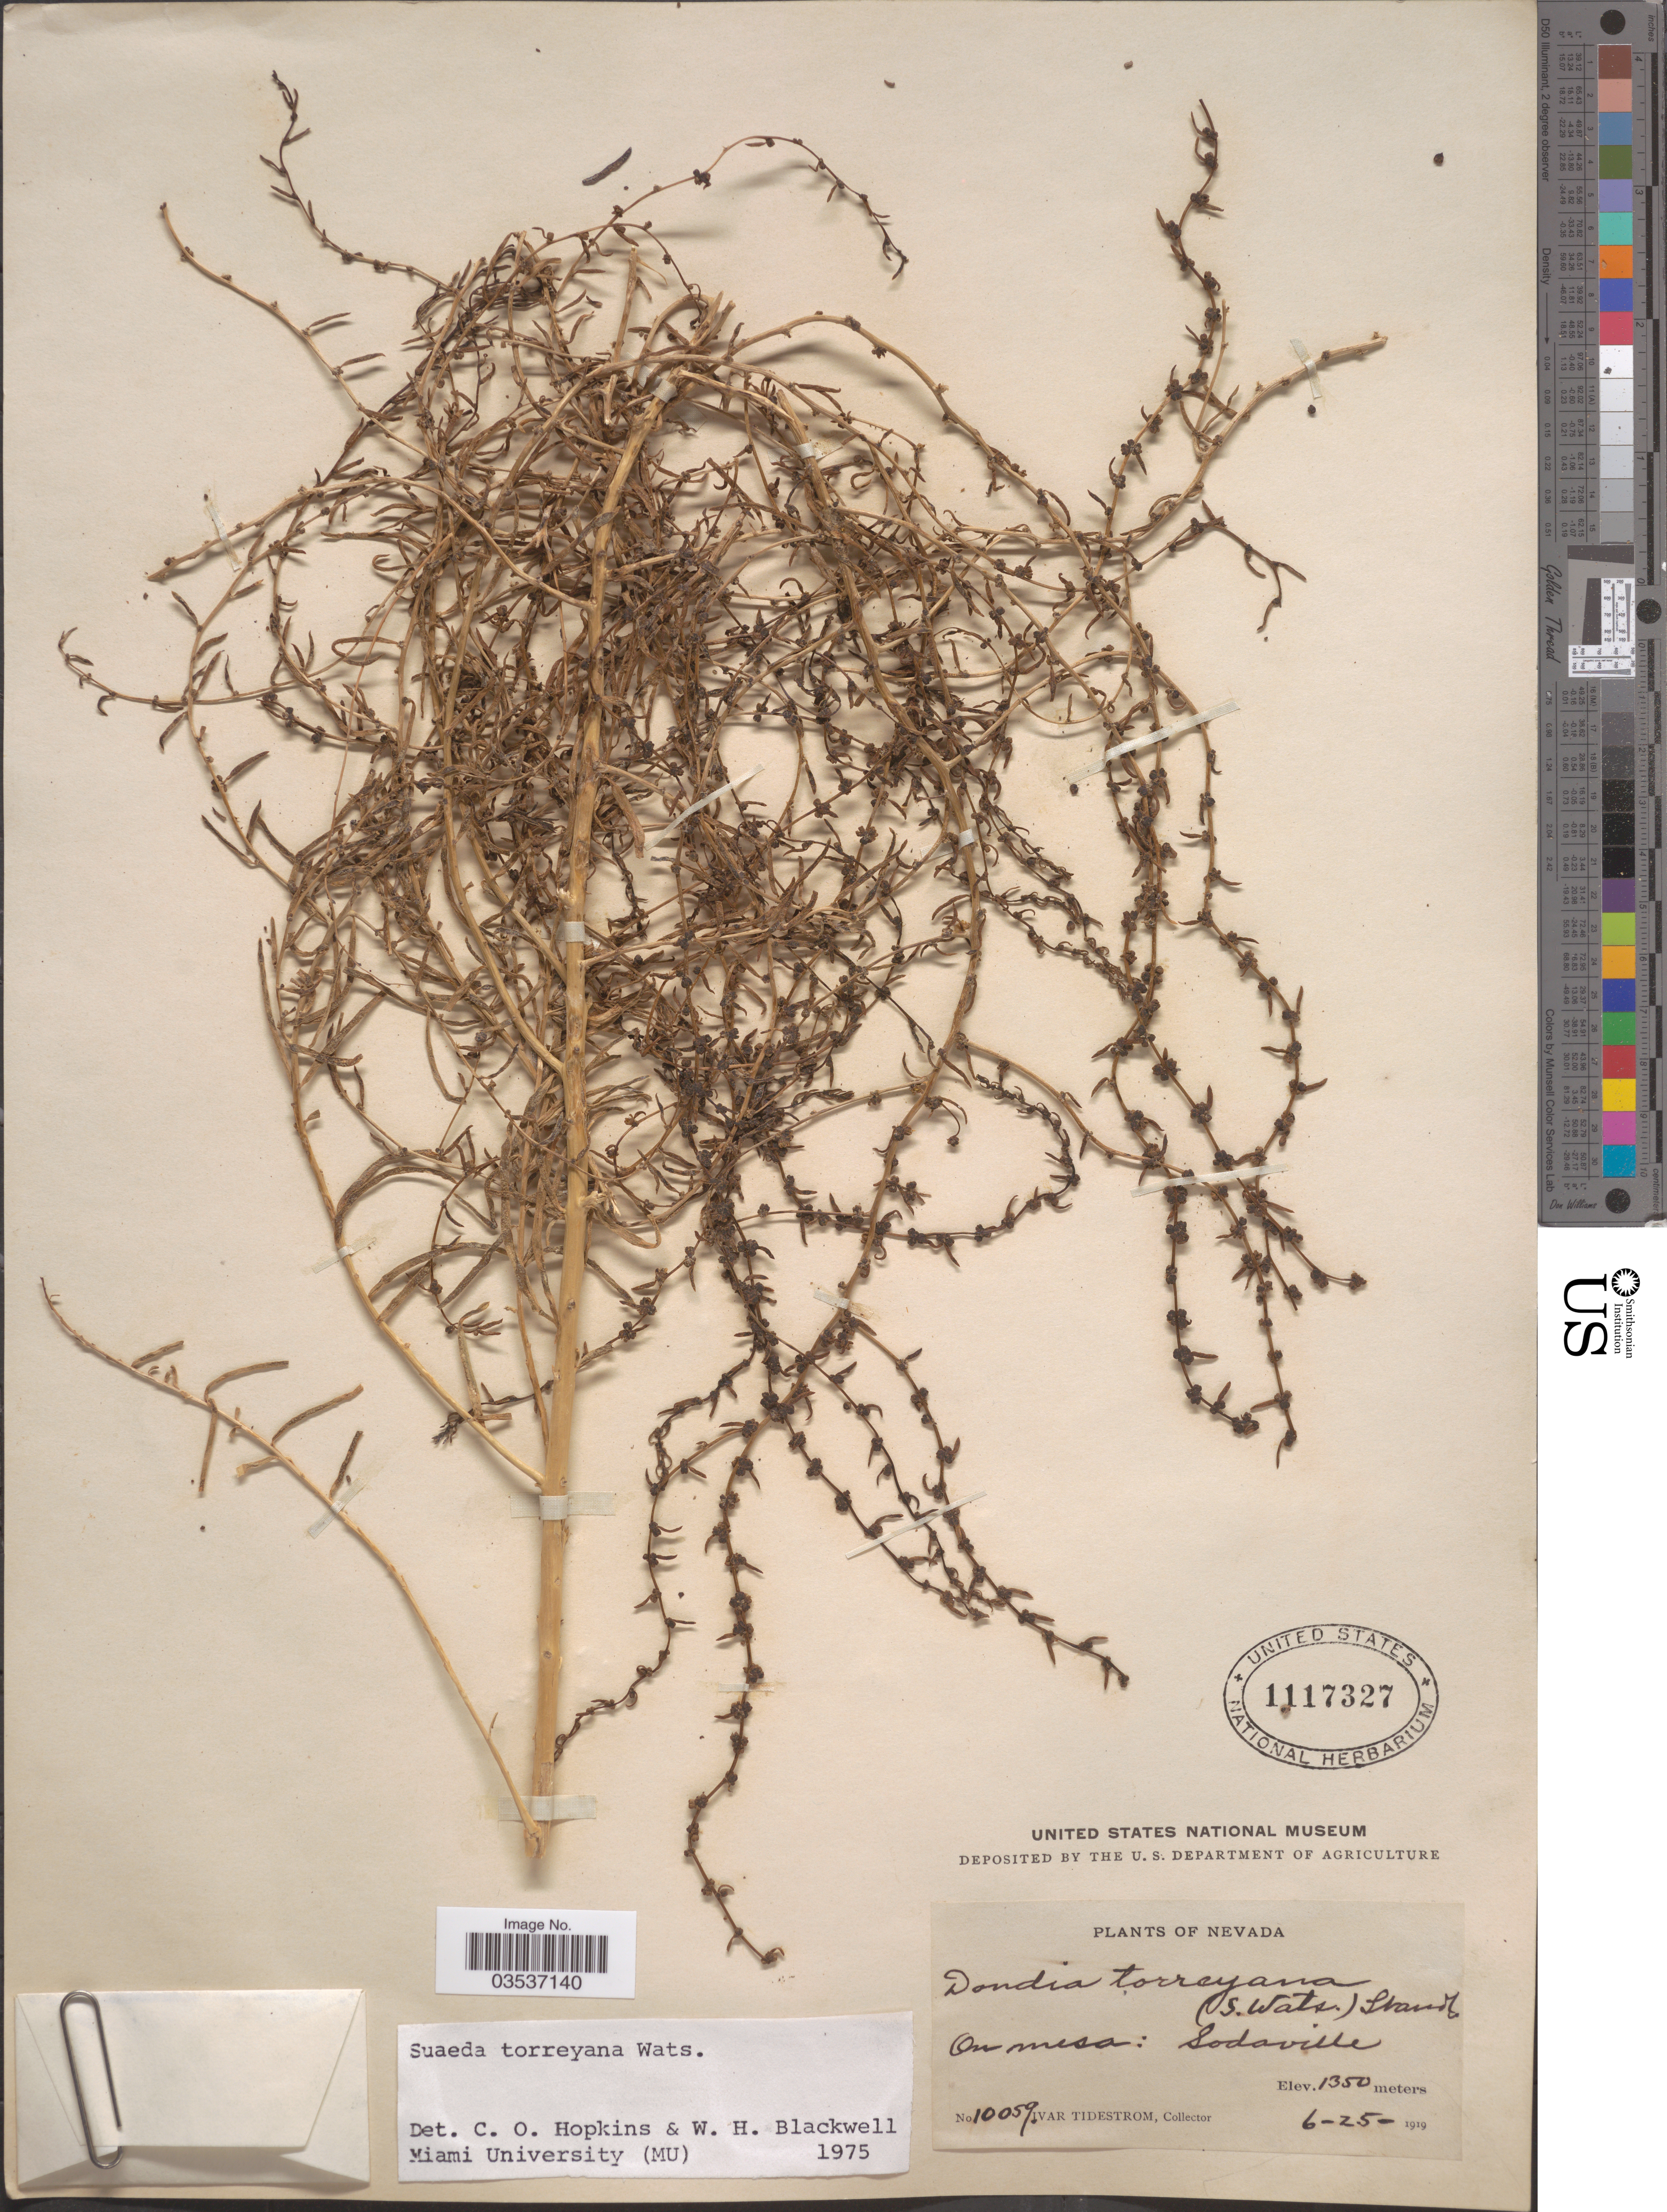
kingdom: Plantae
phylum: Tracheophyta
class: Magnoliopsida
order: Caryophyllales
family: Amaranthaceae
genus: Suaeda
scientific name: Suaeda torreyana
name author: S. Watson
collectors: I. F. Tidestrom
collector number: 10059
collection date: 1919-06-25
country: United States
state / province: Nevada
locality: On mesa: Sodaville.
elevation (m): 1350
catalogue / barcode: US 1117327